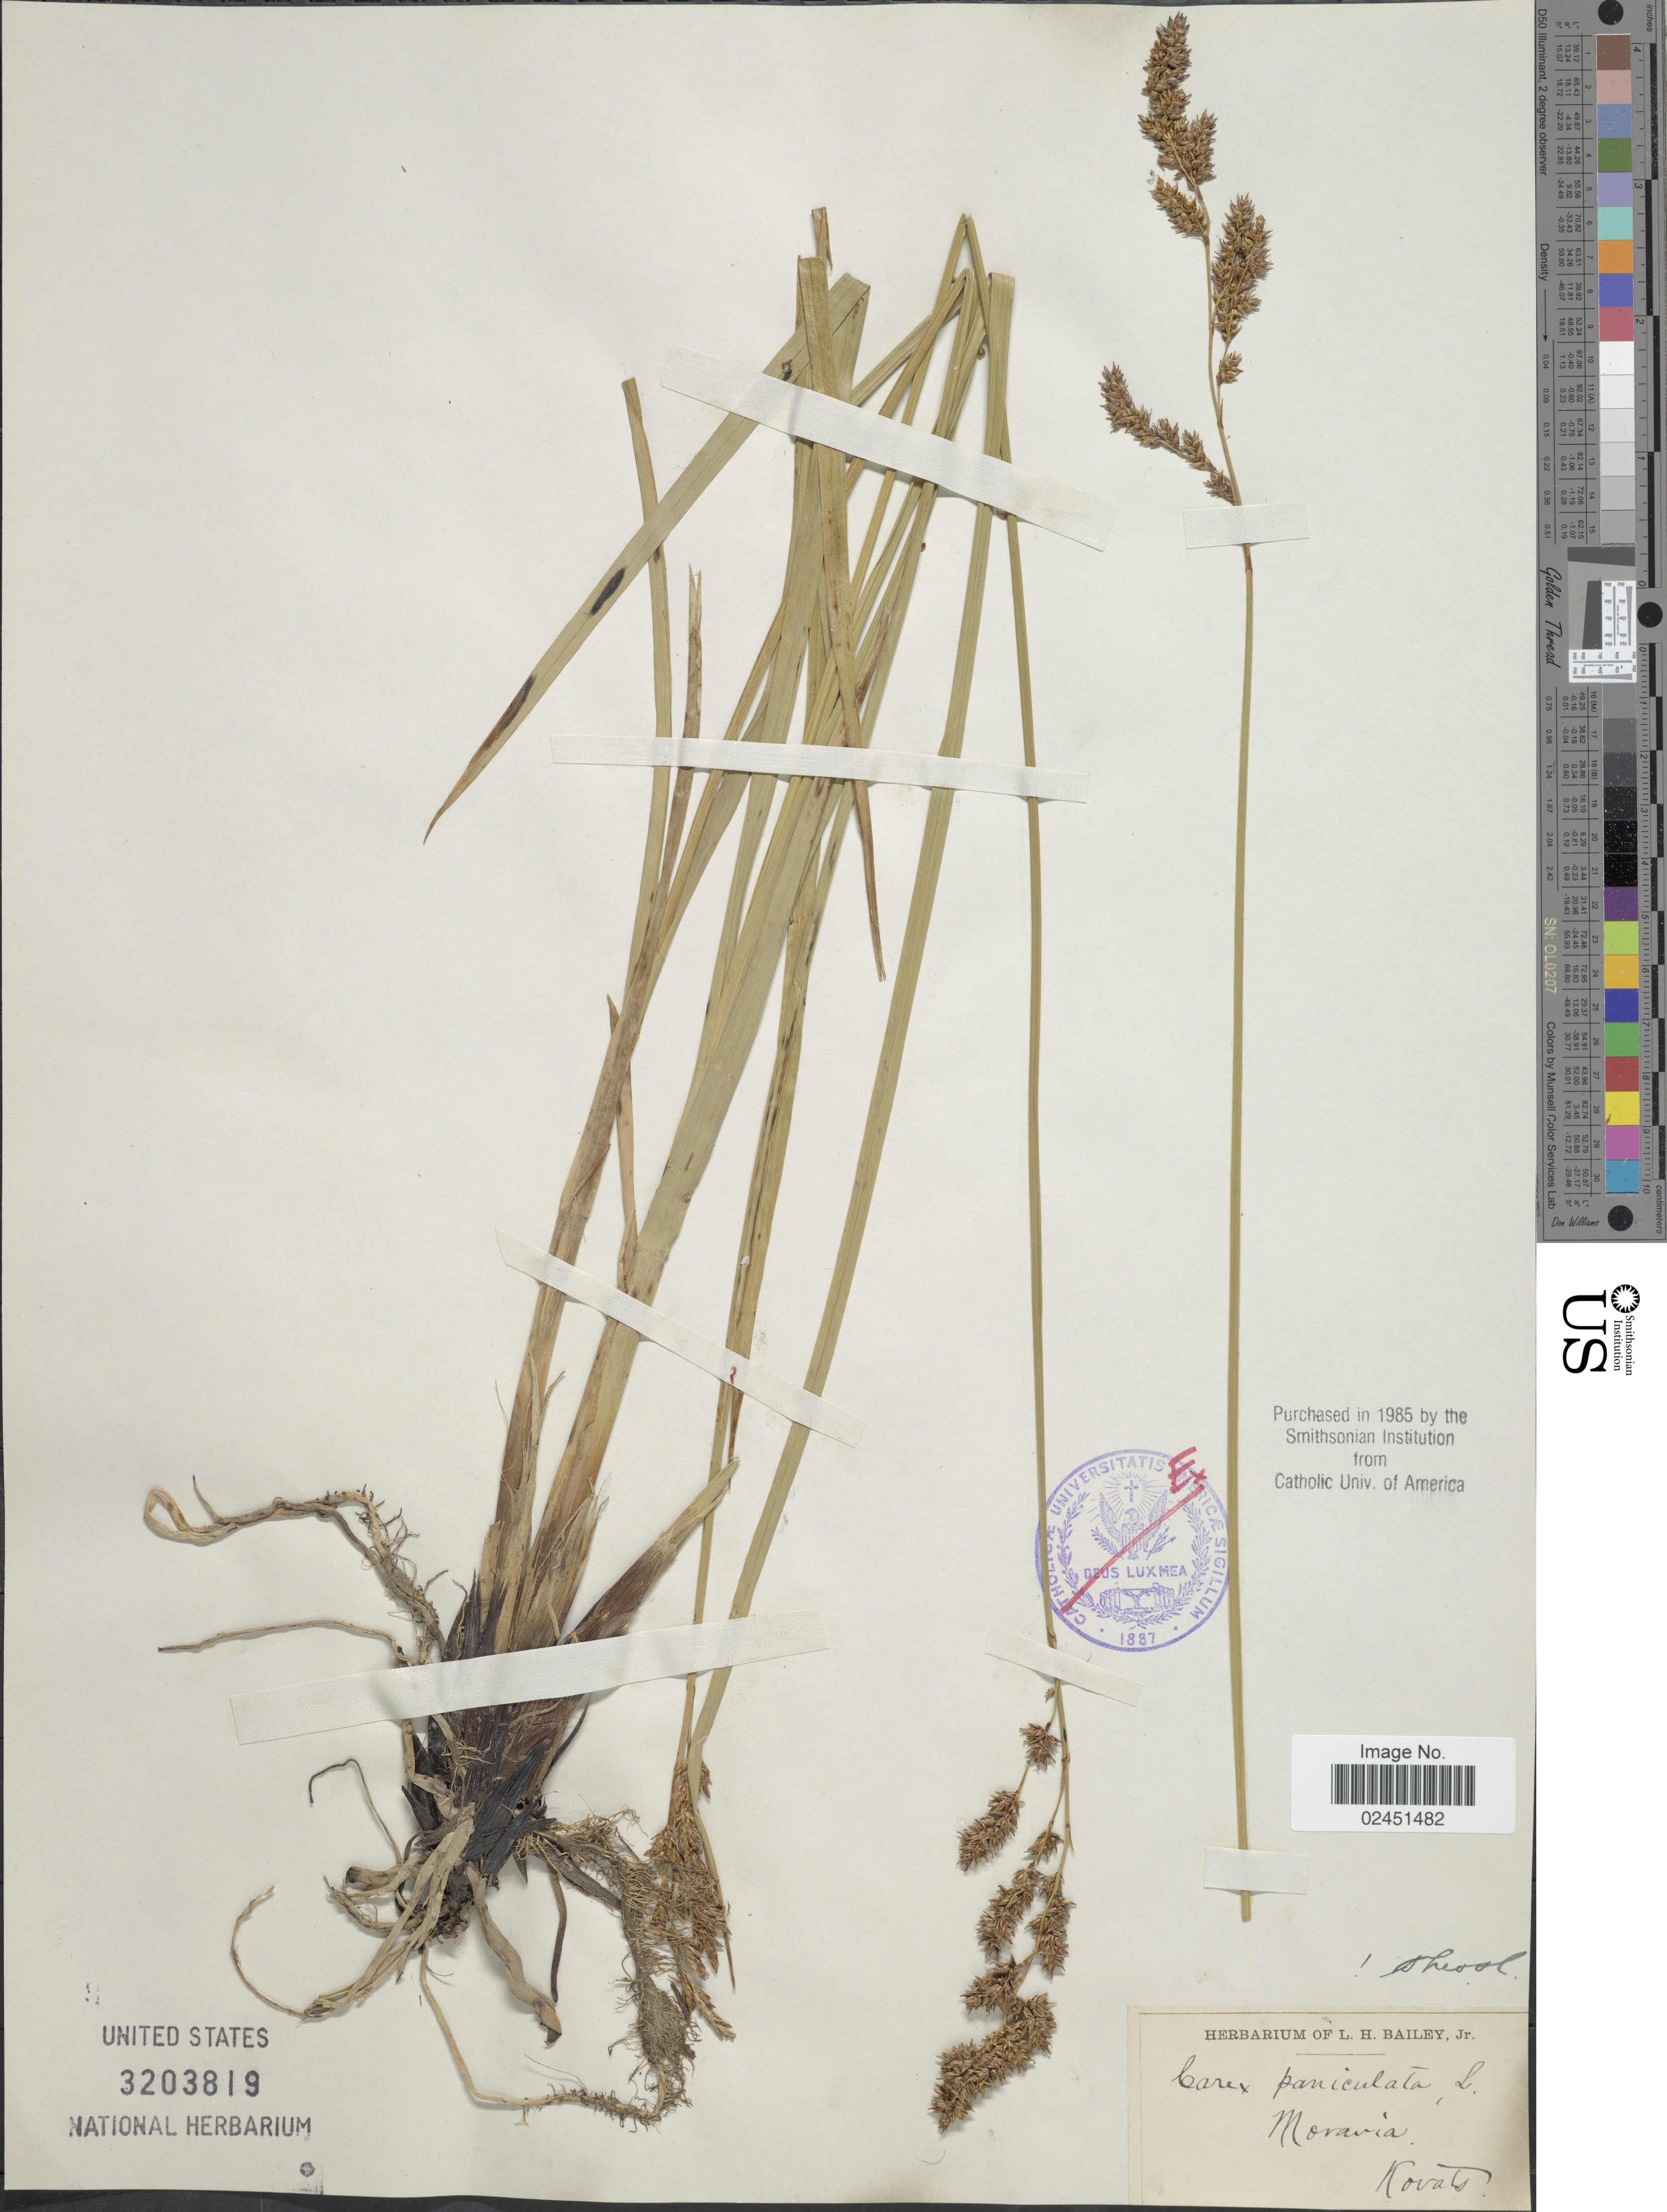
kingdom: Plantae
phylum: Tracheophyta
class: Liliopsida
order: Poales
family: Cyperaceae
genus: Carex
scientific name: Carex paniculata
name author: L.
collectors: Kovats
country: Czechia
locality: Moravia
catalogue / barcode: US 3203819